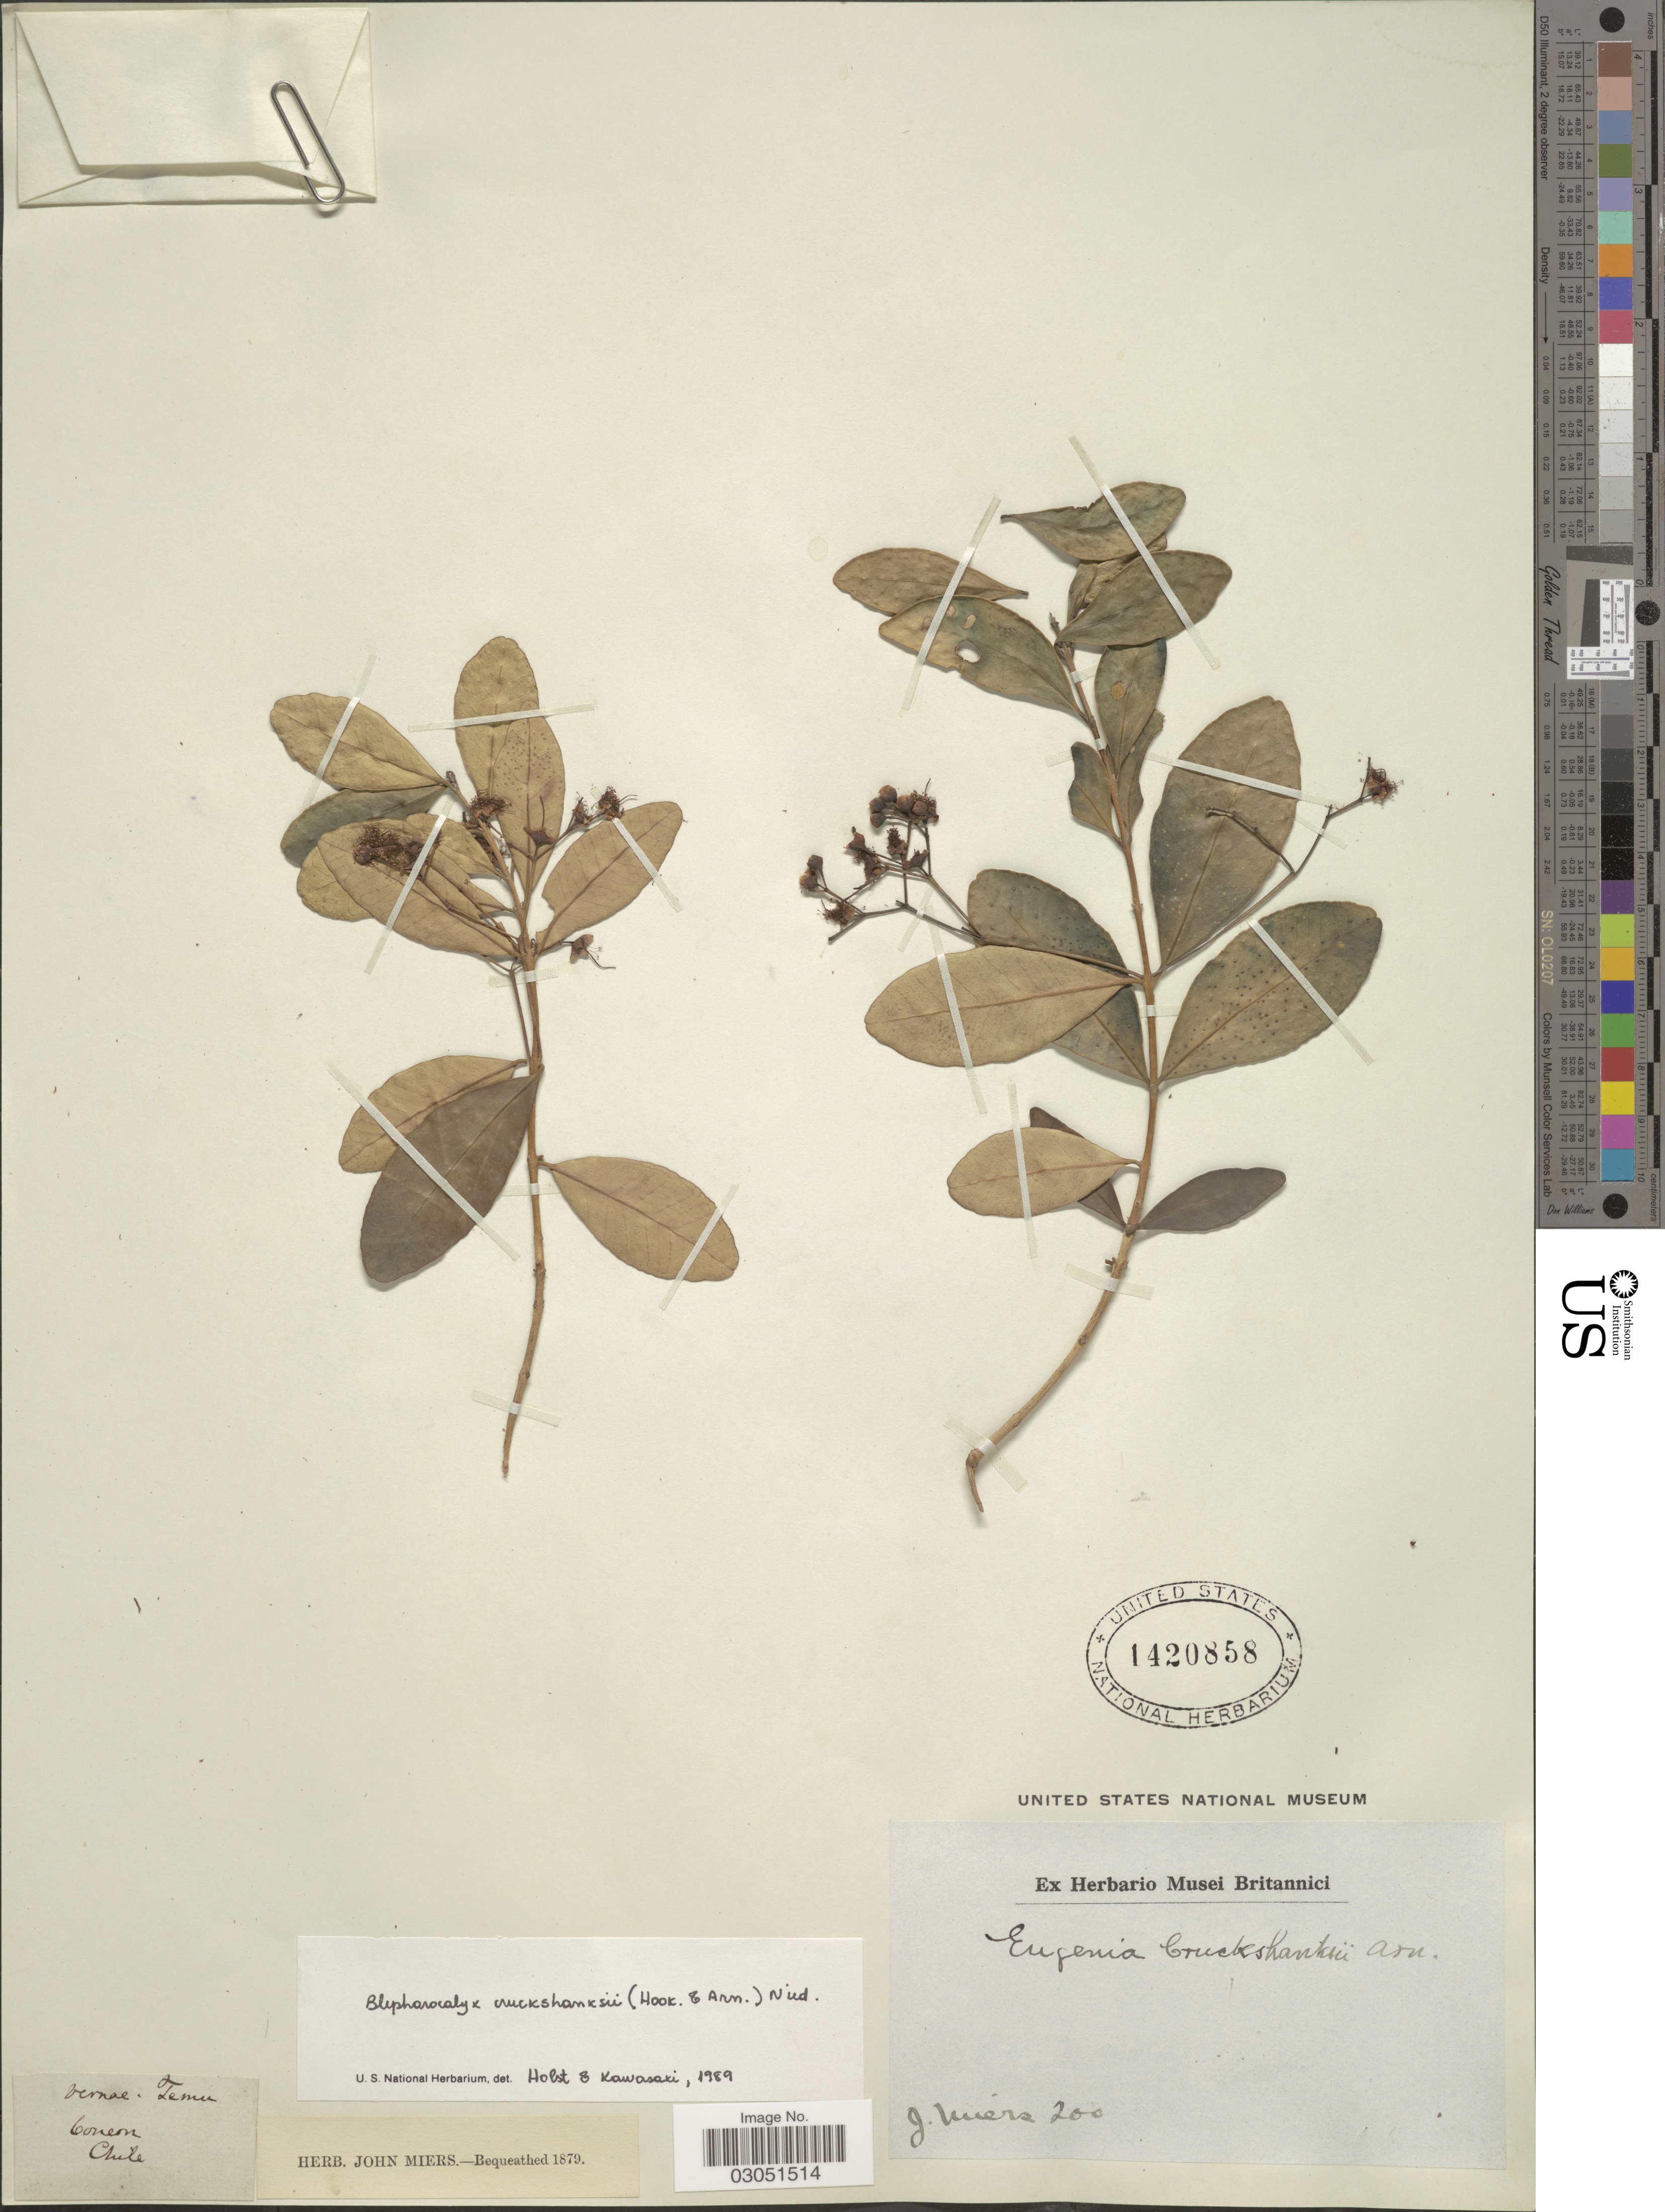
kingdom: Plantae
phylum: Tracheophyta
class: Magnoliopsida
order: Myrtales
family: Myrtaceae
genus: Temu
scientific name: Temu cruckshanksii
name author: (Hook. & Arn.) O. Berg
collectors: J. Miers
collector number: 200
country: Chile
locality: Concon.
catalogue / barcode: US 1420858